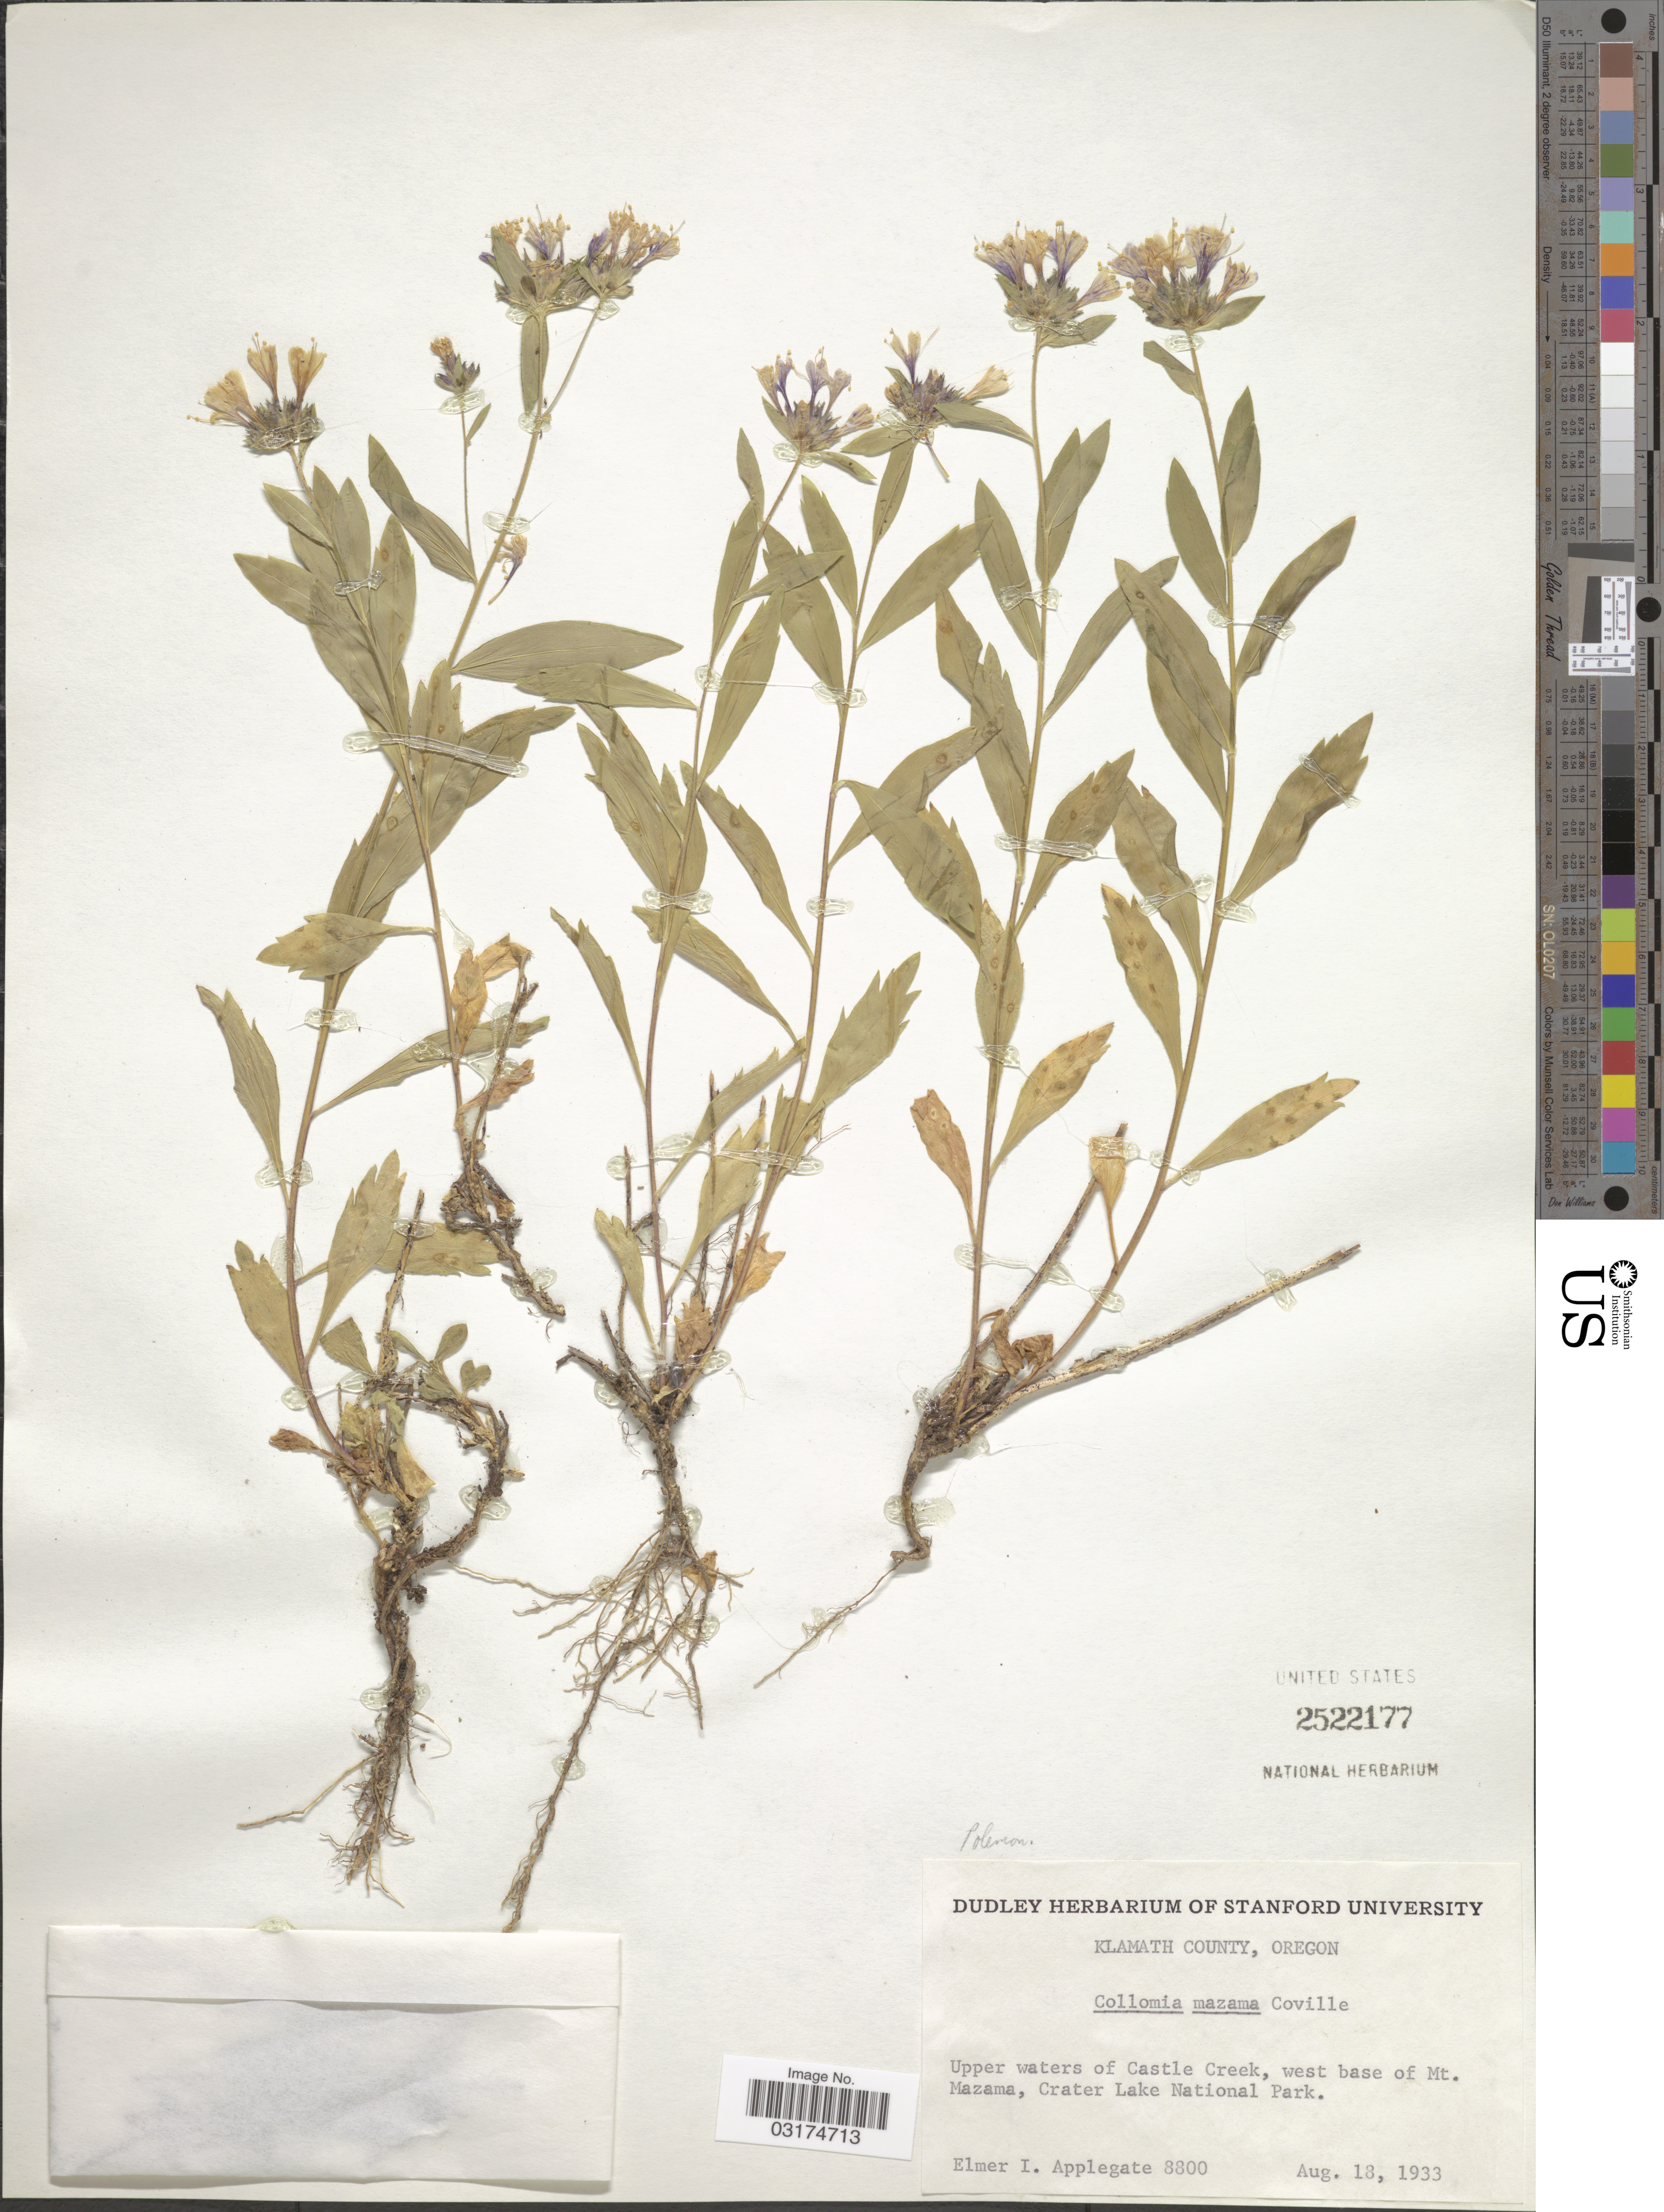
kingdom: Plantae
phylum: Tracheophyta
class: Magnoliopsida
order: Ericales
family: Polemoniaceae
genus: Collomia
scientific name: Collomia mazama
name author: Coville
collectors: E. I. Applegate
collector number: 8800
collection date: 1933-08-18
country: United States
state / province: Oregon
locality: Klamath County. Upper waters of Castle Creek, west base of Mt. Mazama, Crater Lake National Park.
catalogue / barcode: US 2522177